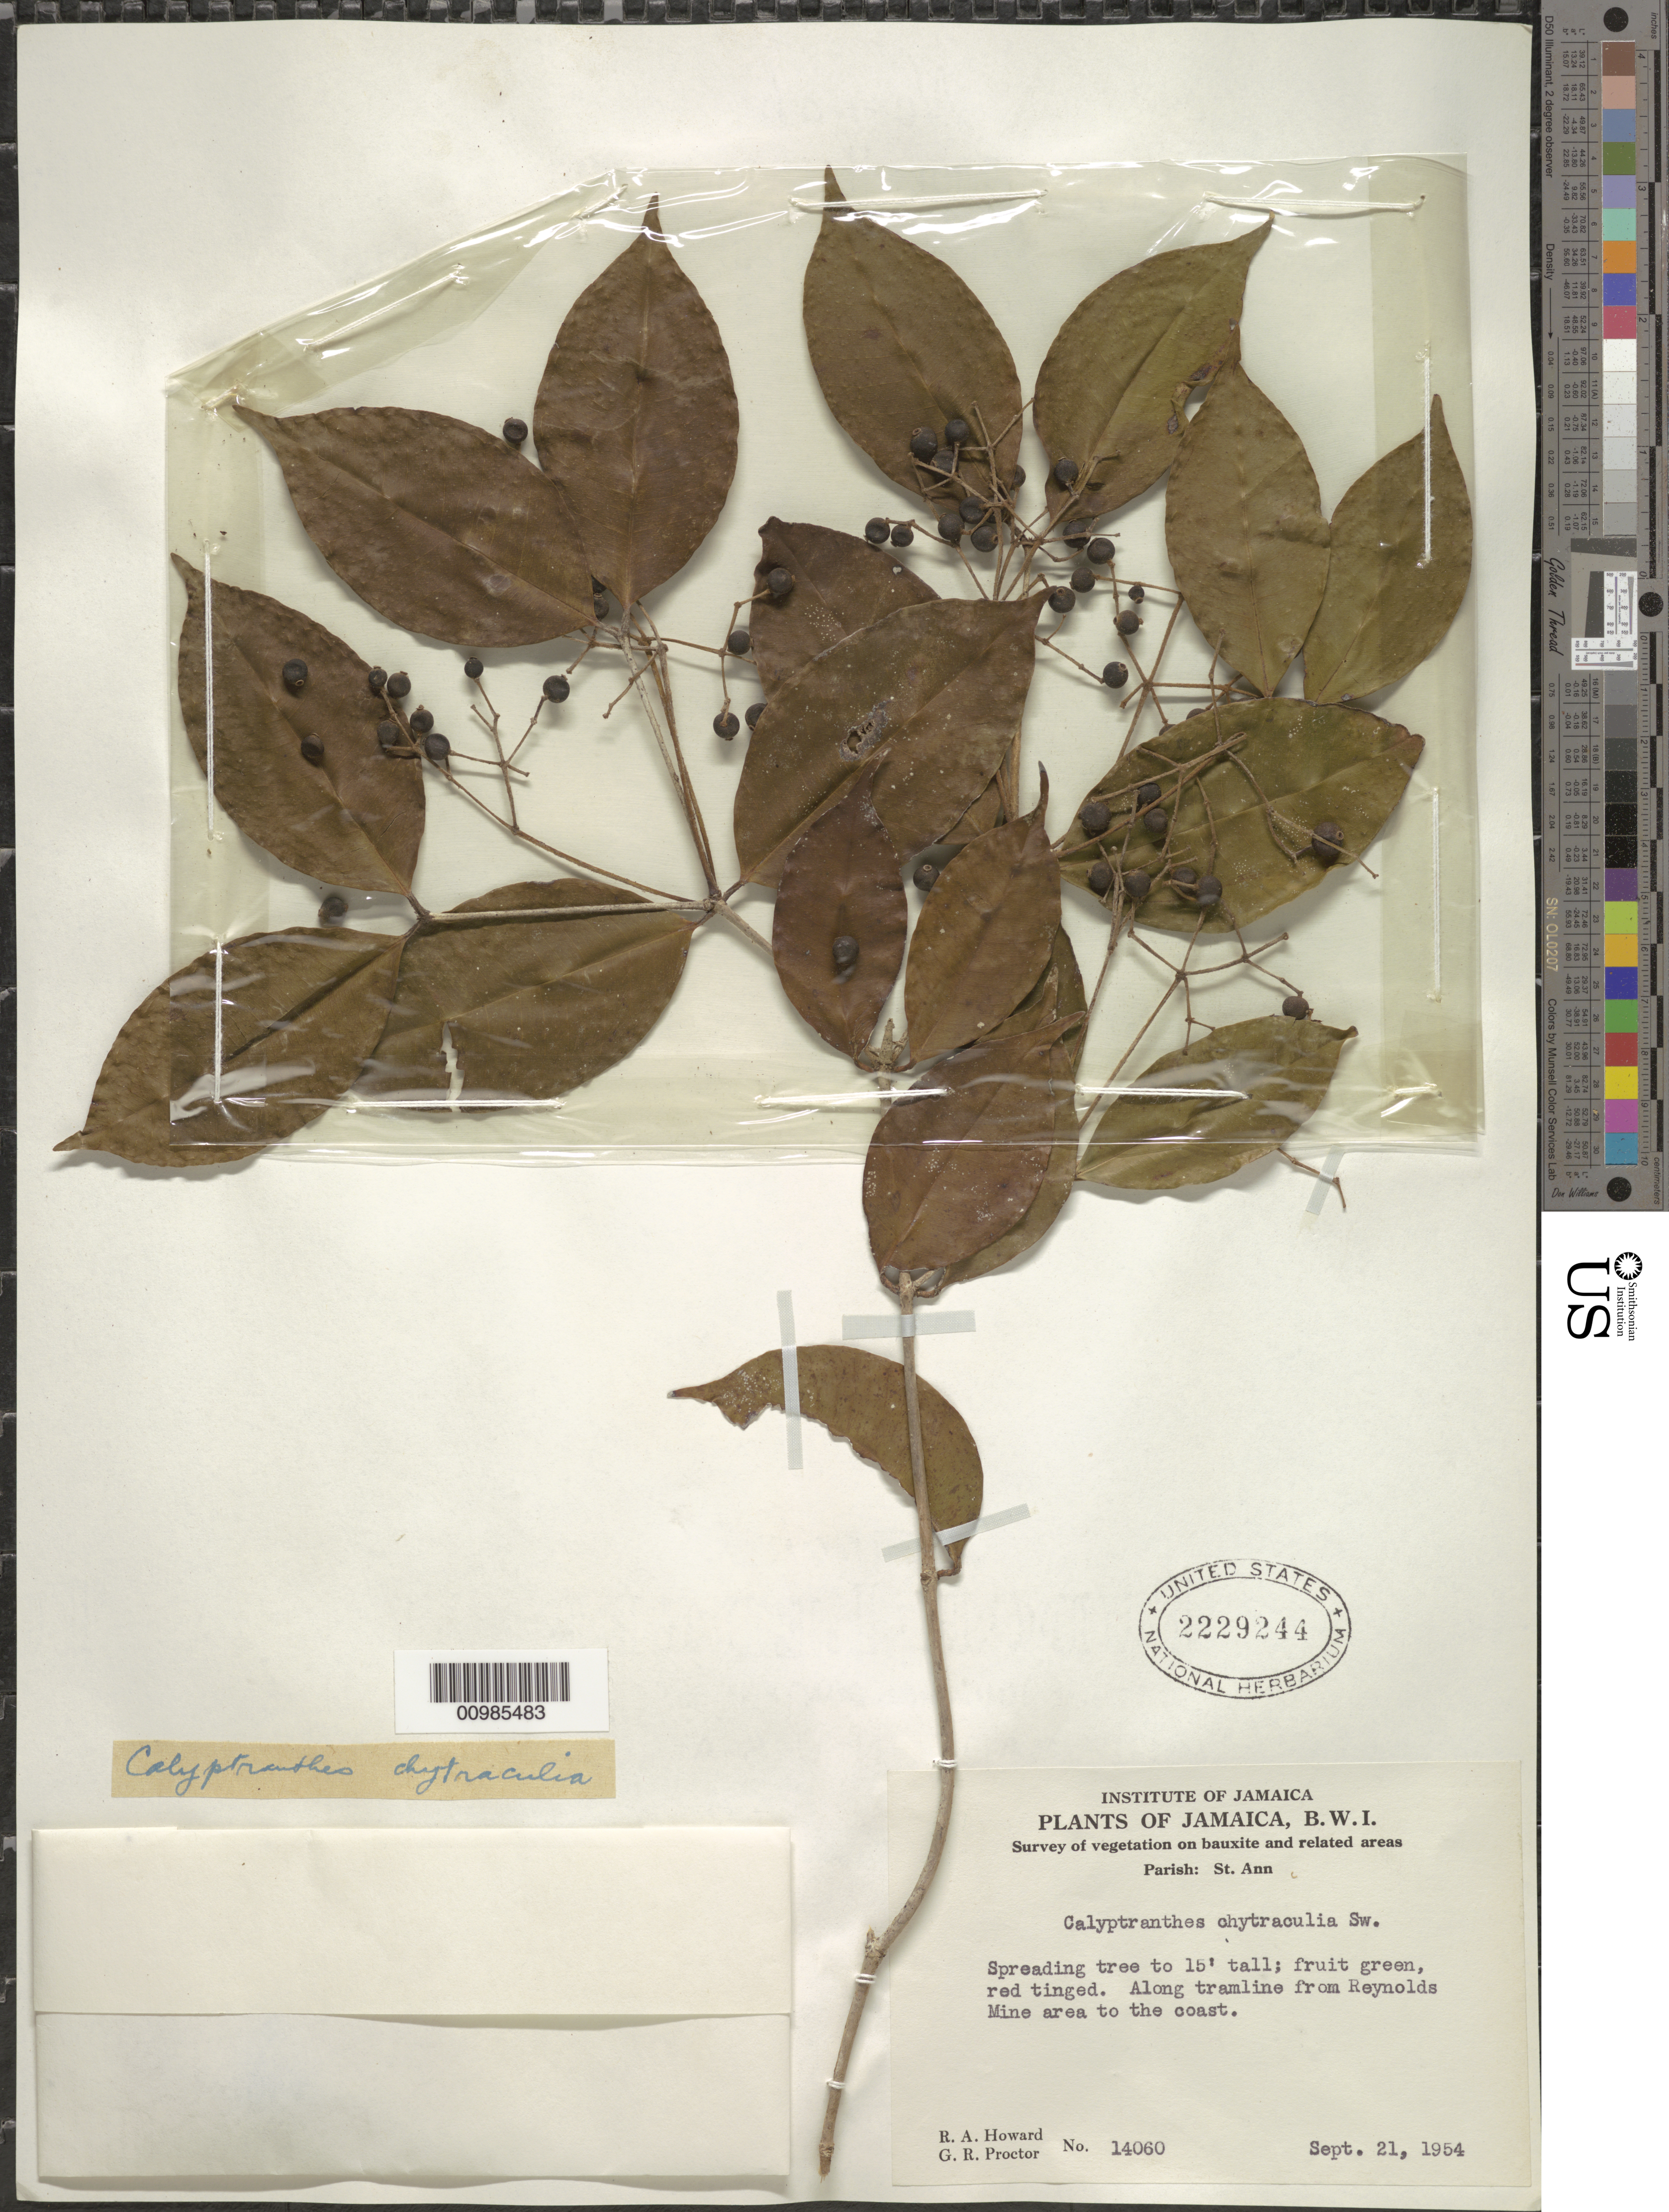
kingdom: Plantae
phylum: Tracheophyta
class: Magnoliopsida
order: Myrtales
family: Myrtaceae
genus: Myrcia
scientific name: Myrcia chytraculia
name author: (L.) A.R. Lourenço & E. Lucas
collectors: R. A. Howard & G. R. Proctor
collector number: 14060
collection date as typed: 21 Sep 1954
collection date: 1954-09-21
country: Jamaica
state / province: Saint Ann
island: Jamaica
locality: Along tramline from Reynolds Mine area to coast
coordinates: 0 N, 0 E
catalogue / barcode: US 2229244